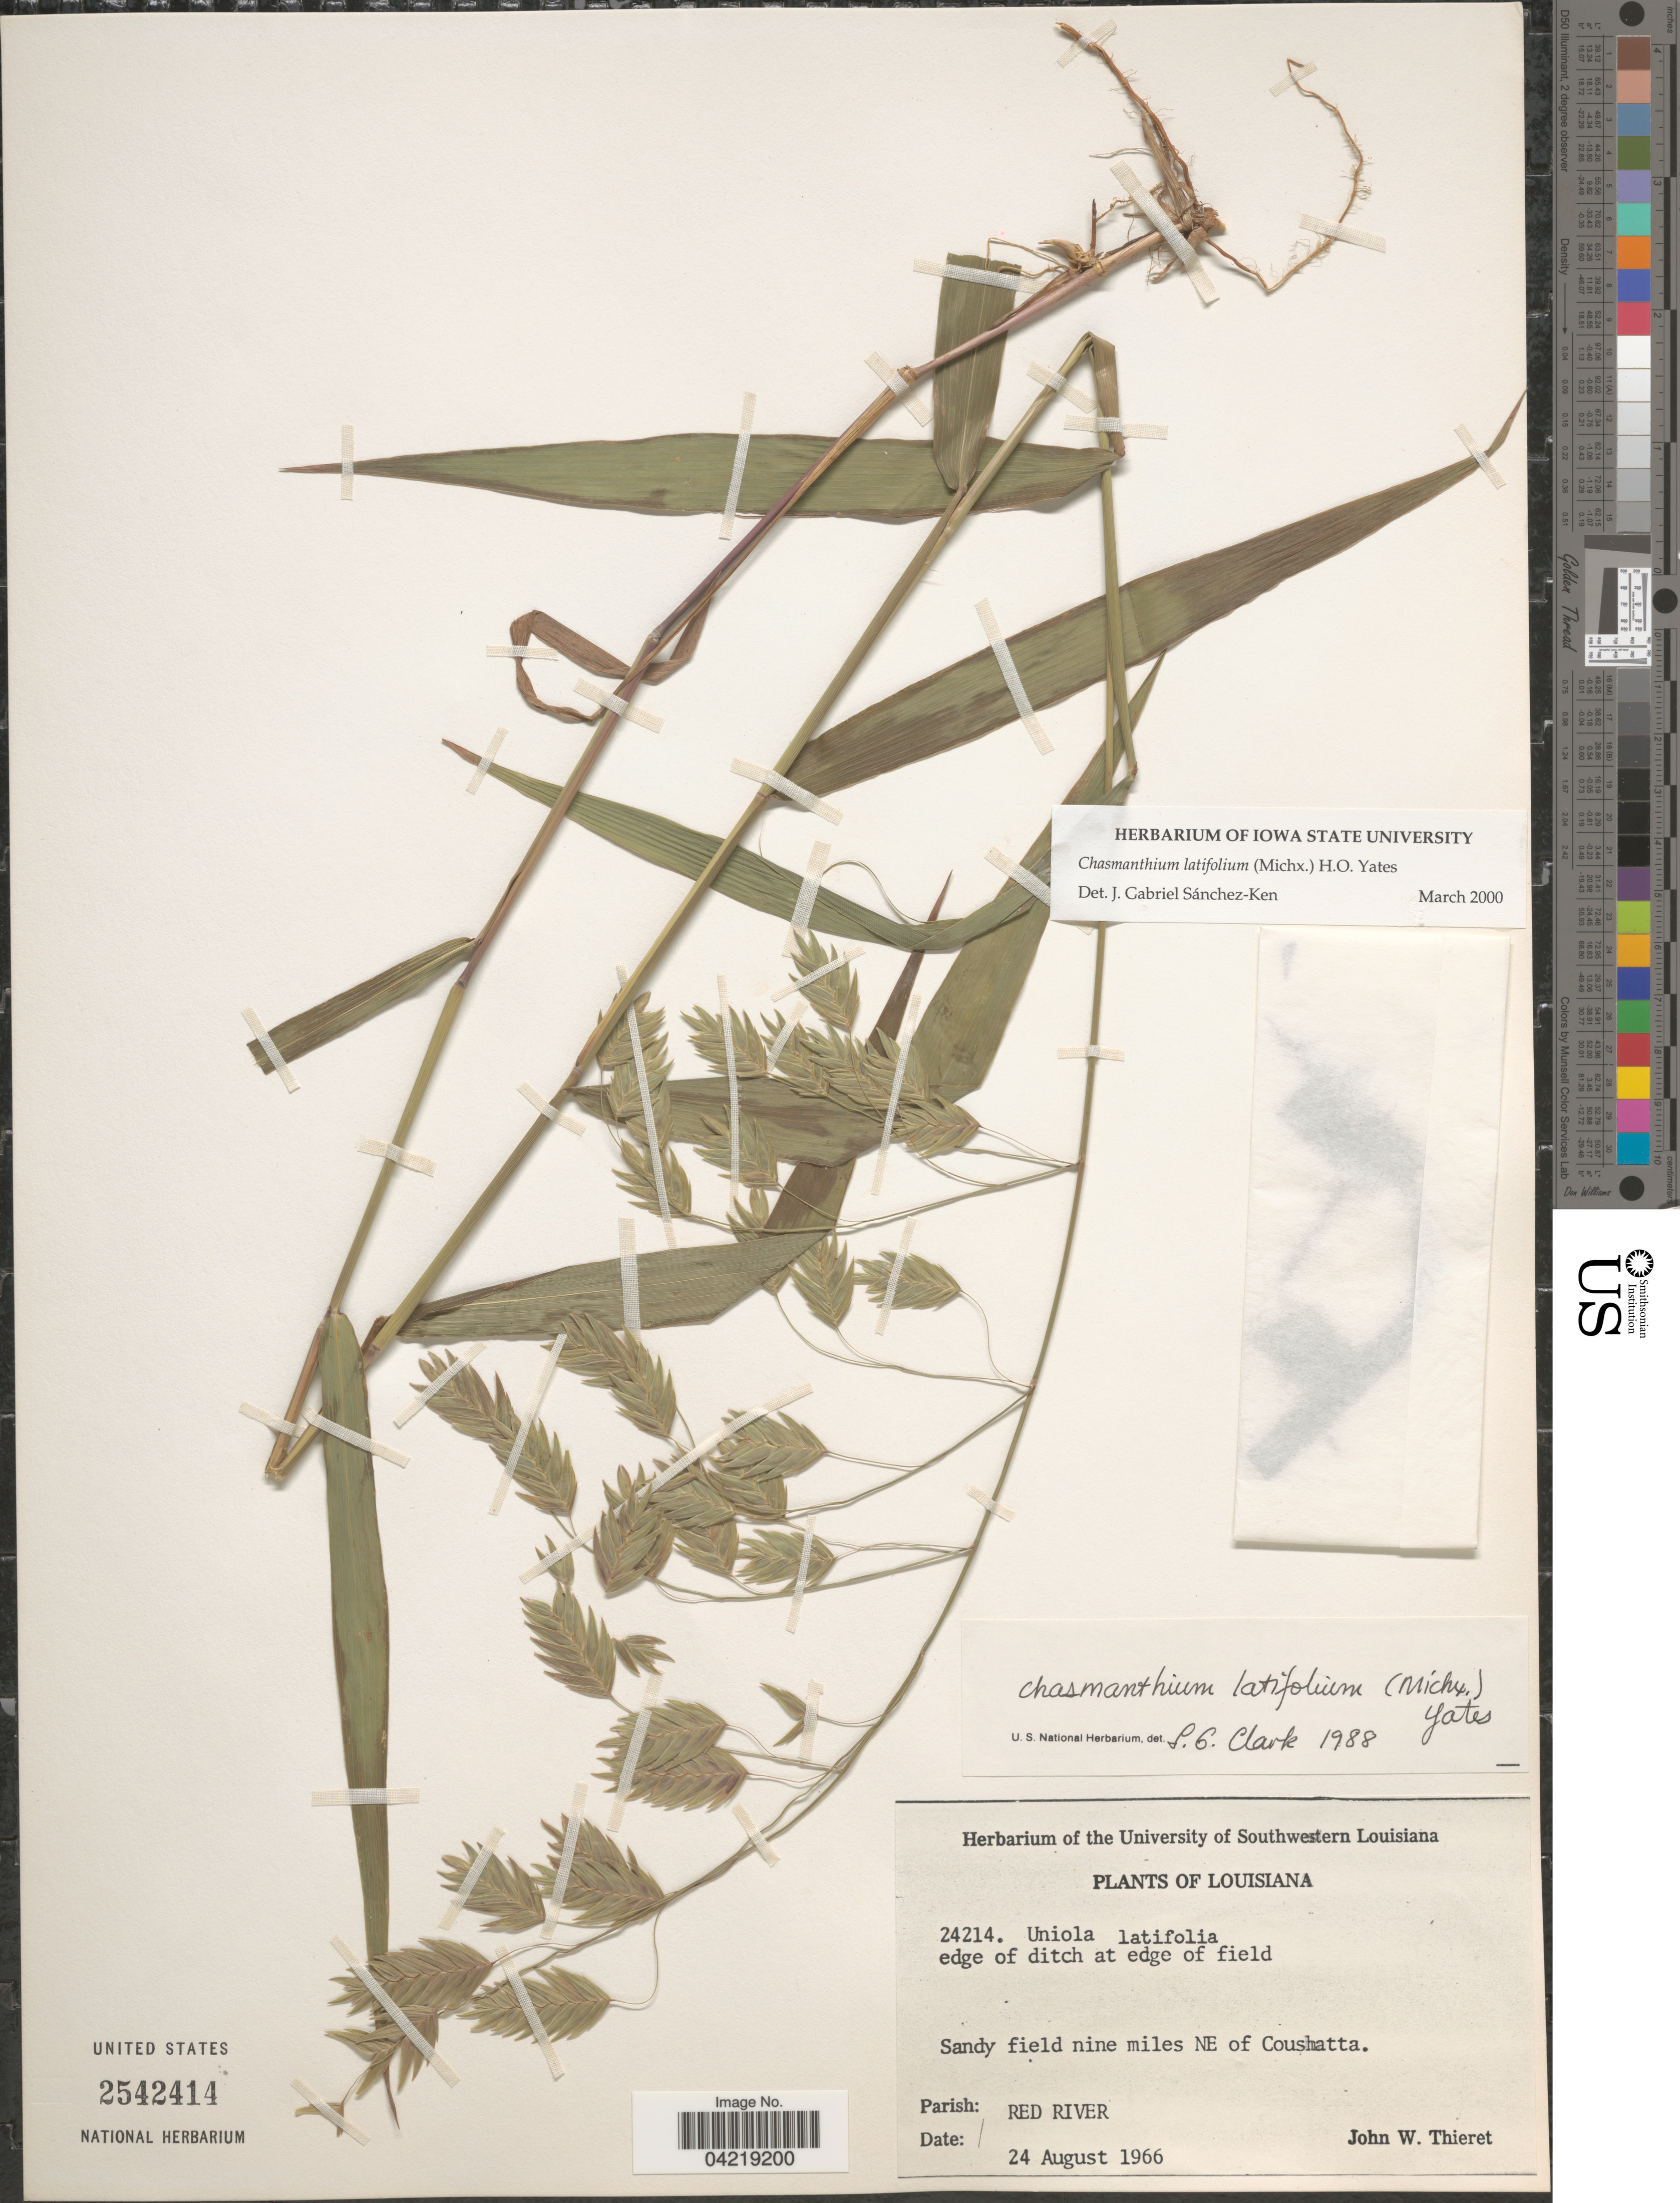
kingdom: Plantae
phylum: Tracheophyta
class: Liliopsida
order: Poales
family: Poaceae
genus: Chasmanthium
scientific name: Chasmanthium latifolium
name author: (Michx.) H.O. Yates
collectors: J. W. Thieret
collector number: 24214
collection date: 1966-08-24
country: United States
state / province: Louisiana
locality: Sandy field nine miles NE of Coushatta. Parish: Red River.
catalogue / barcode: US 2542414